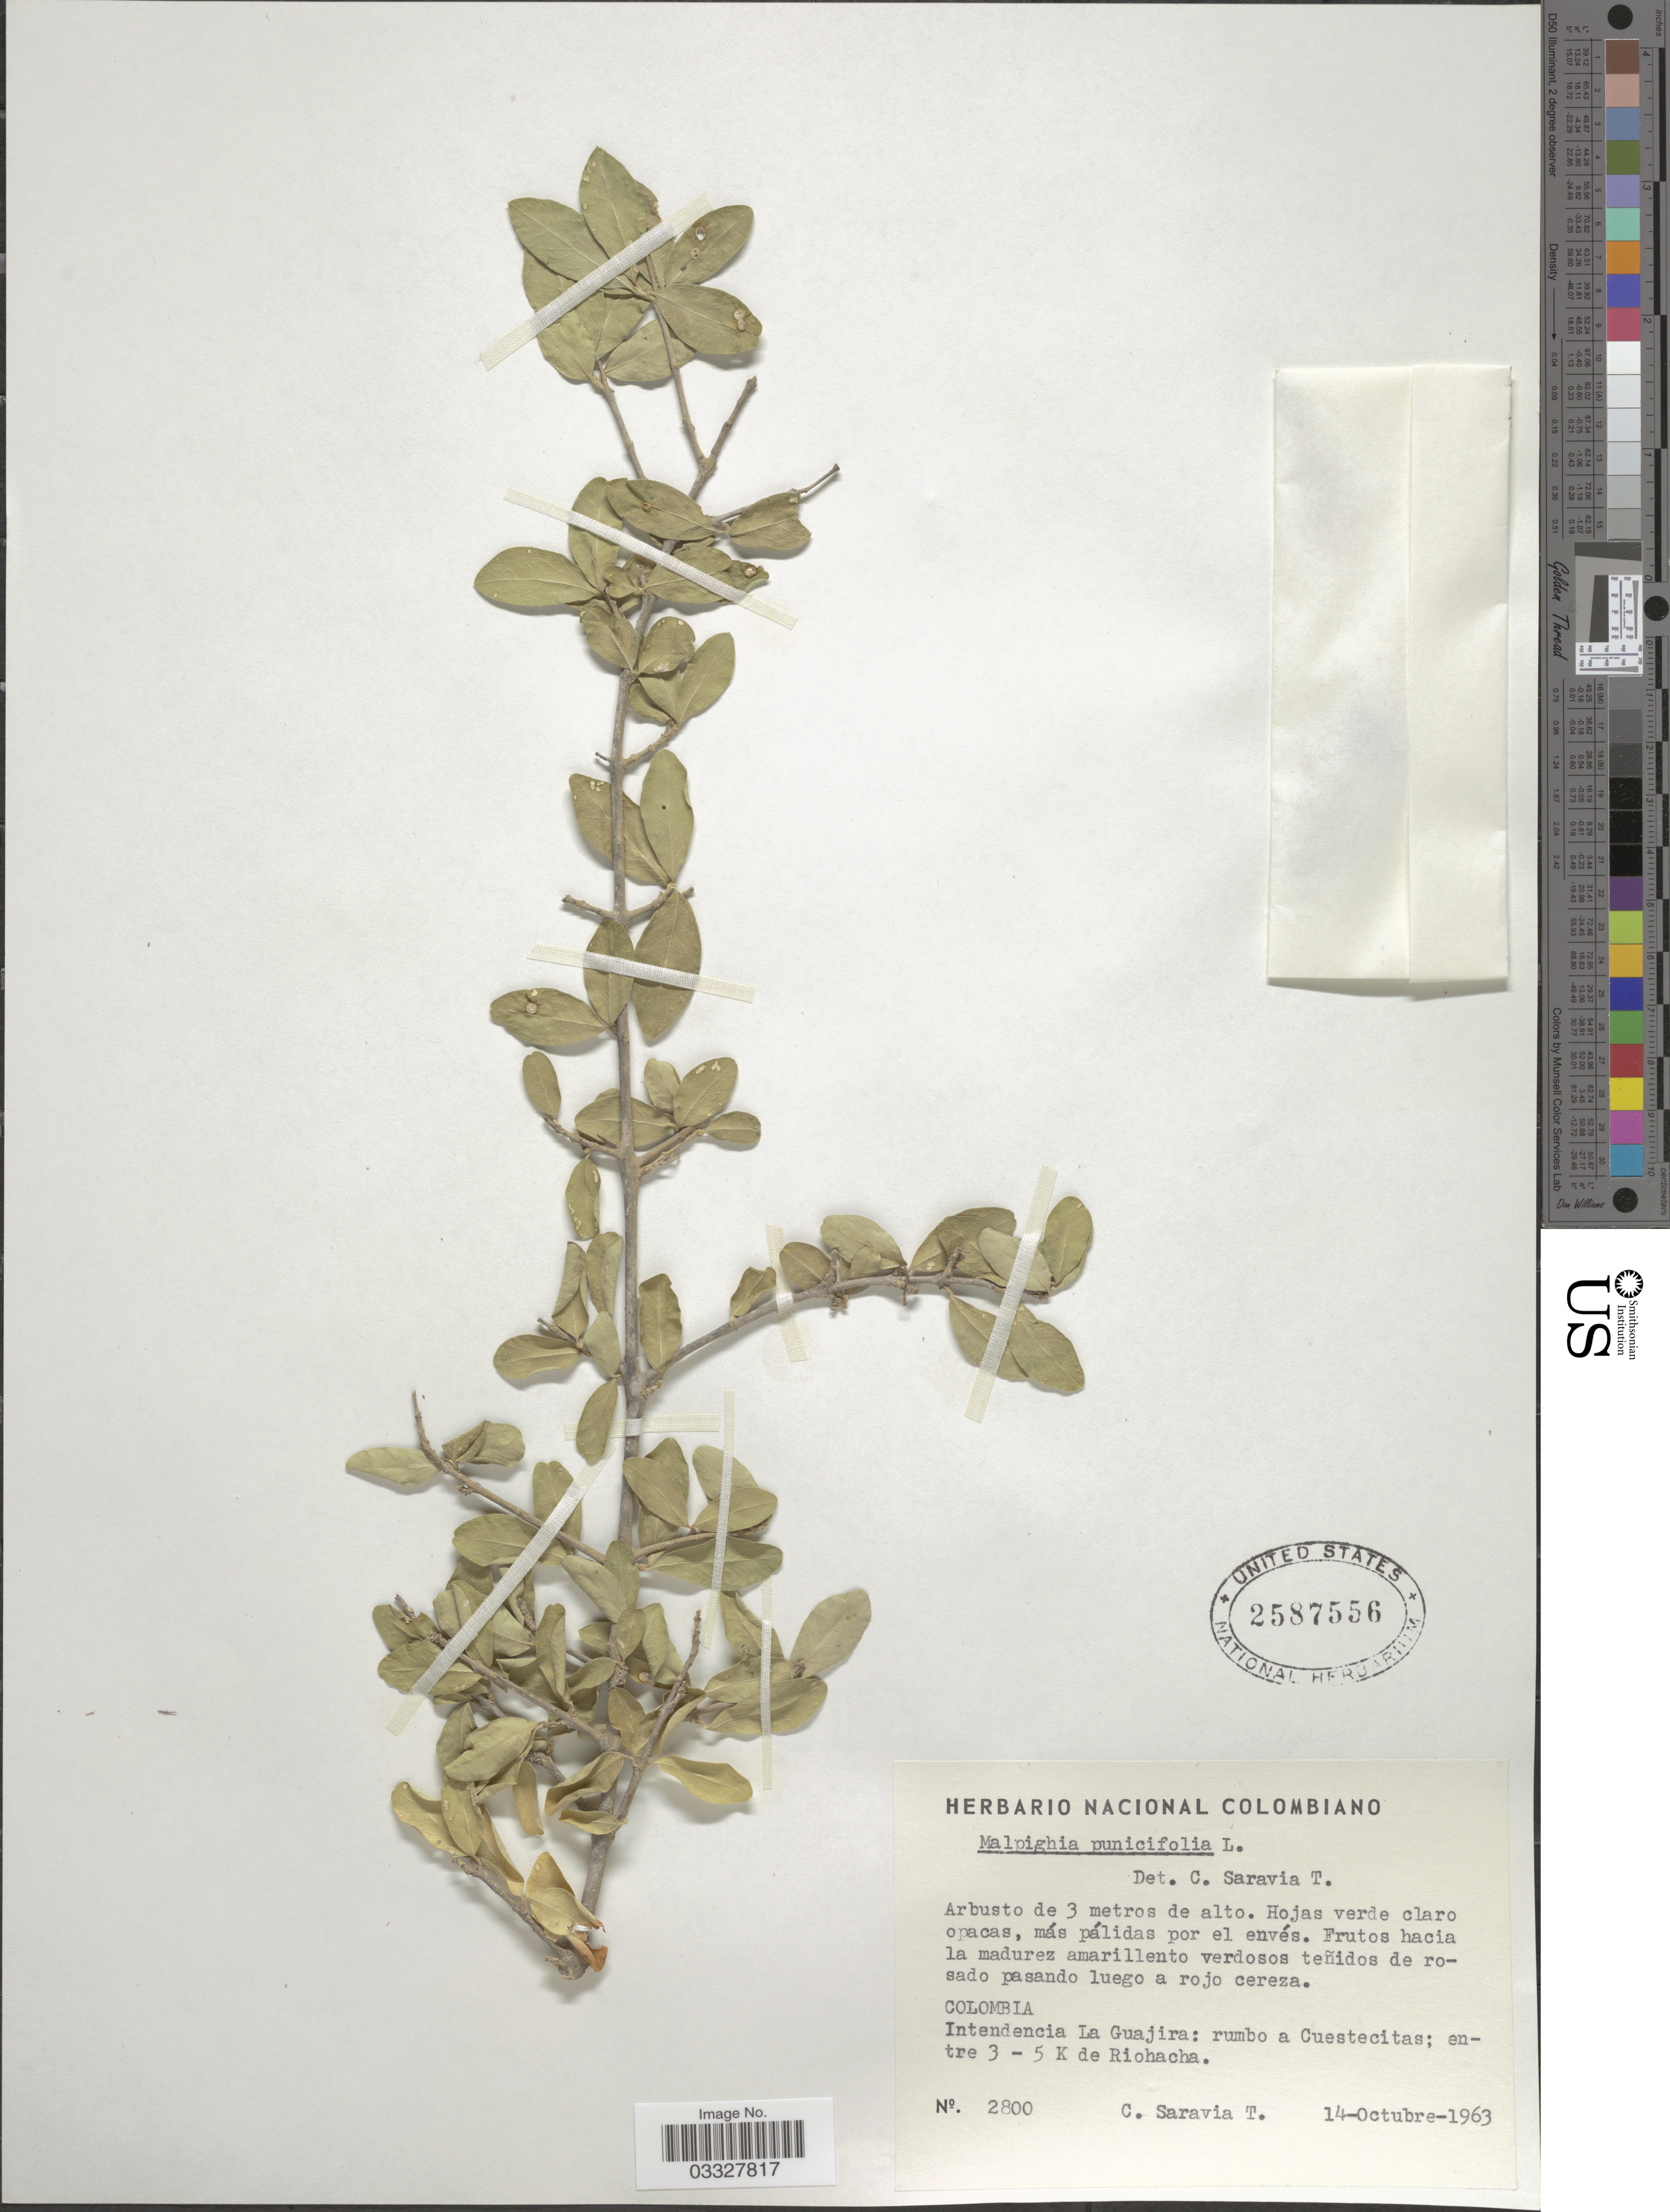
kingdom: Plantae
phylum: Tracheophyta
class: Magnoliopsida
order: Malpighiales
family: Malpighiaceae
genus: Malpighia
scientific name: Malpighia emarginata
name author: DC.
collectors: C. Saravia T.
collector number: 2800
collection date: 1963-10-14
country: Colombia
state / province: La Guajira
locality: Intendencia La Guajira: rumbo a Cuestecitas; entre 3 - K de Riohacha.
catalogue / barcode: US 2587556